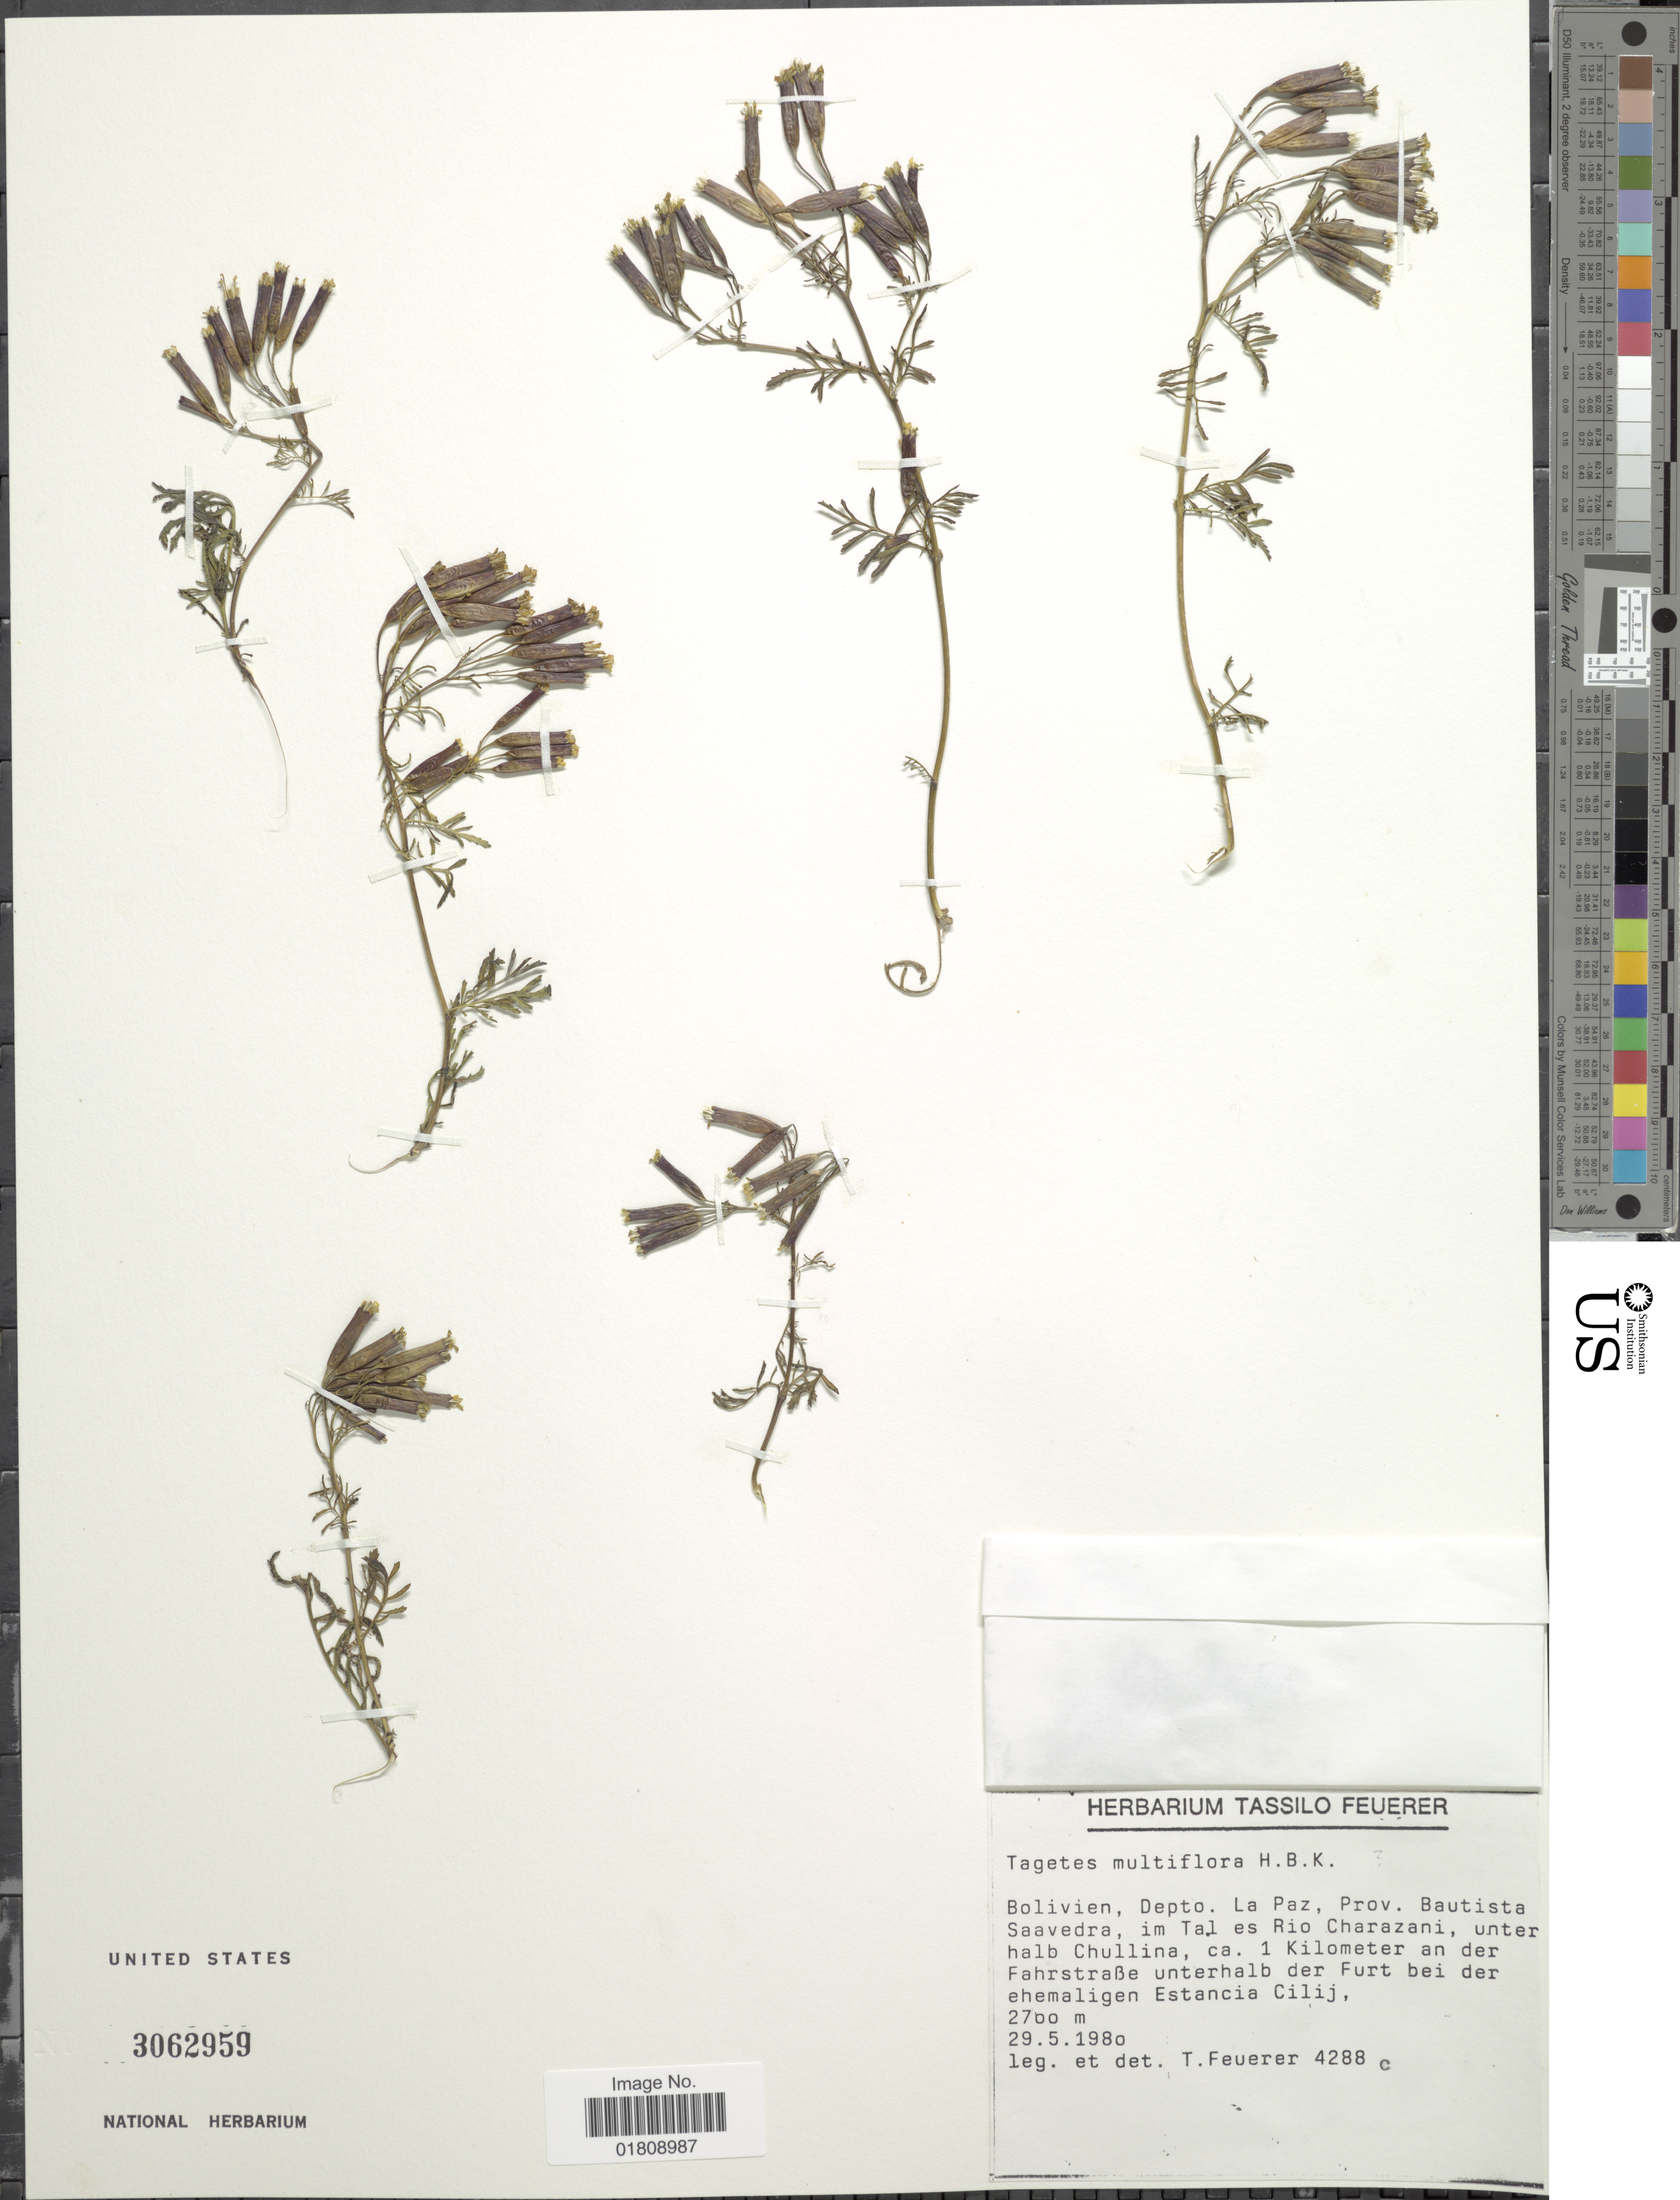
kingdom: Plantae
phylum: Tracheophyta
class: Magnoliopsida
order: Asterales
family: Asteraceae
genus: Tagetes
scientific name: Tagetes multiflora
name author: Kunth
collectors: T. Feuerer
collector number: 4288c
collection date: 1980-05-29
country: Bolivia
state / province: La Paz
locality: Prov. Bautista Saavedra, im Tal es Rio Charazani, unter halb Chullina, ca 1 kilometer an der Fahrstrabe unterhalb der Furt bei der ehemaligen Estancia Cilij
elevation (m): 2700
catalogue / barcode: US 3062959